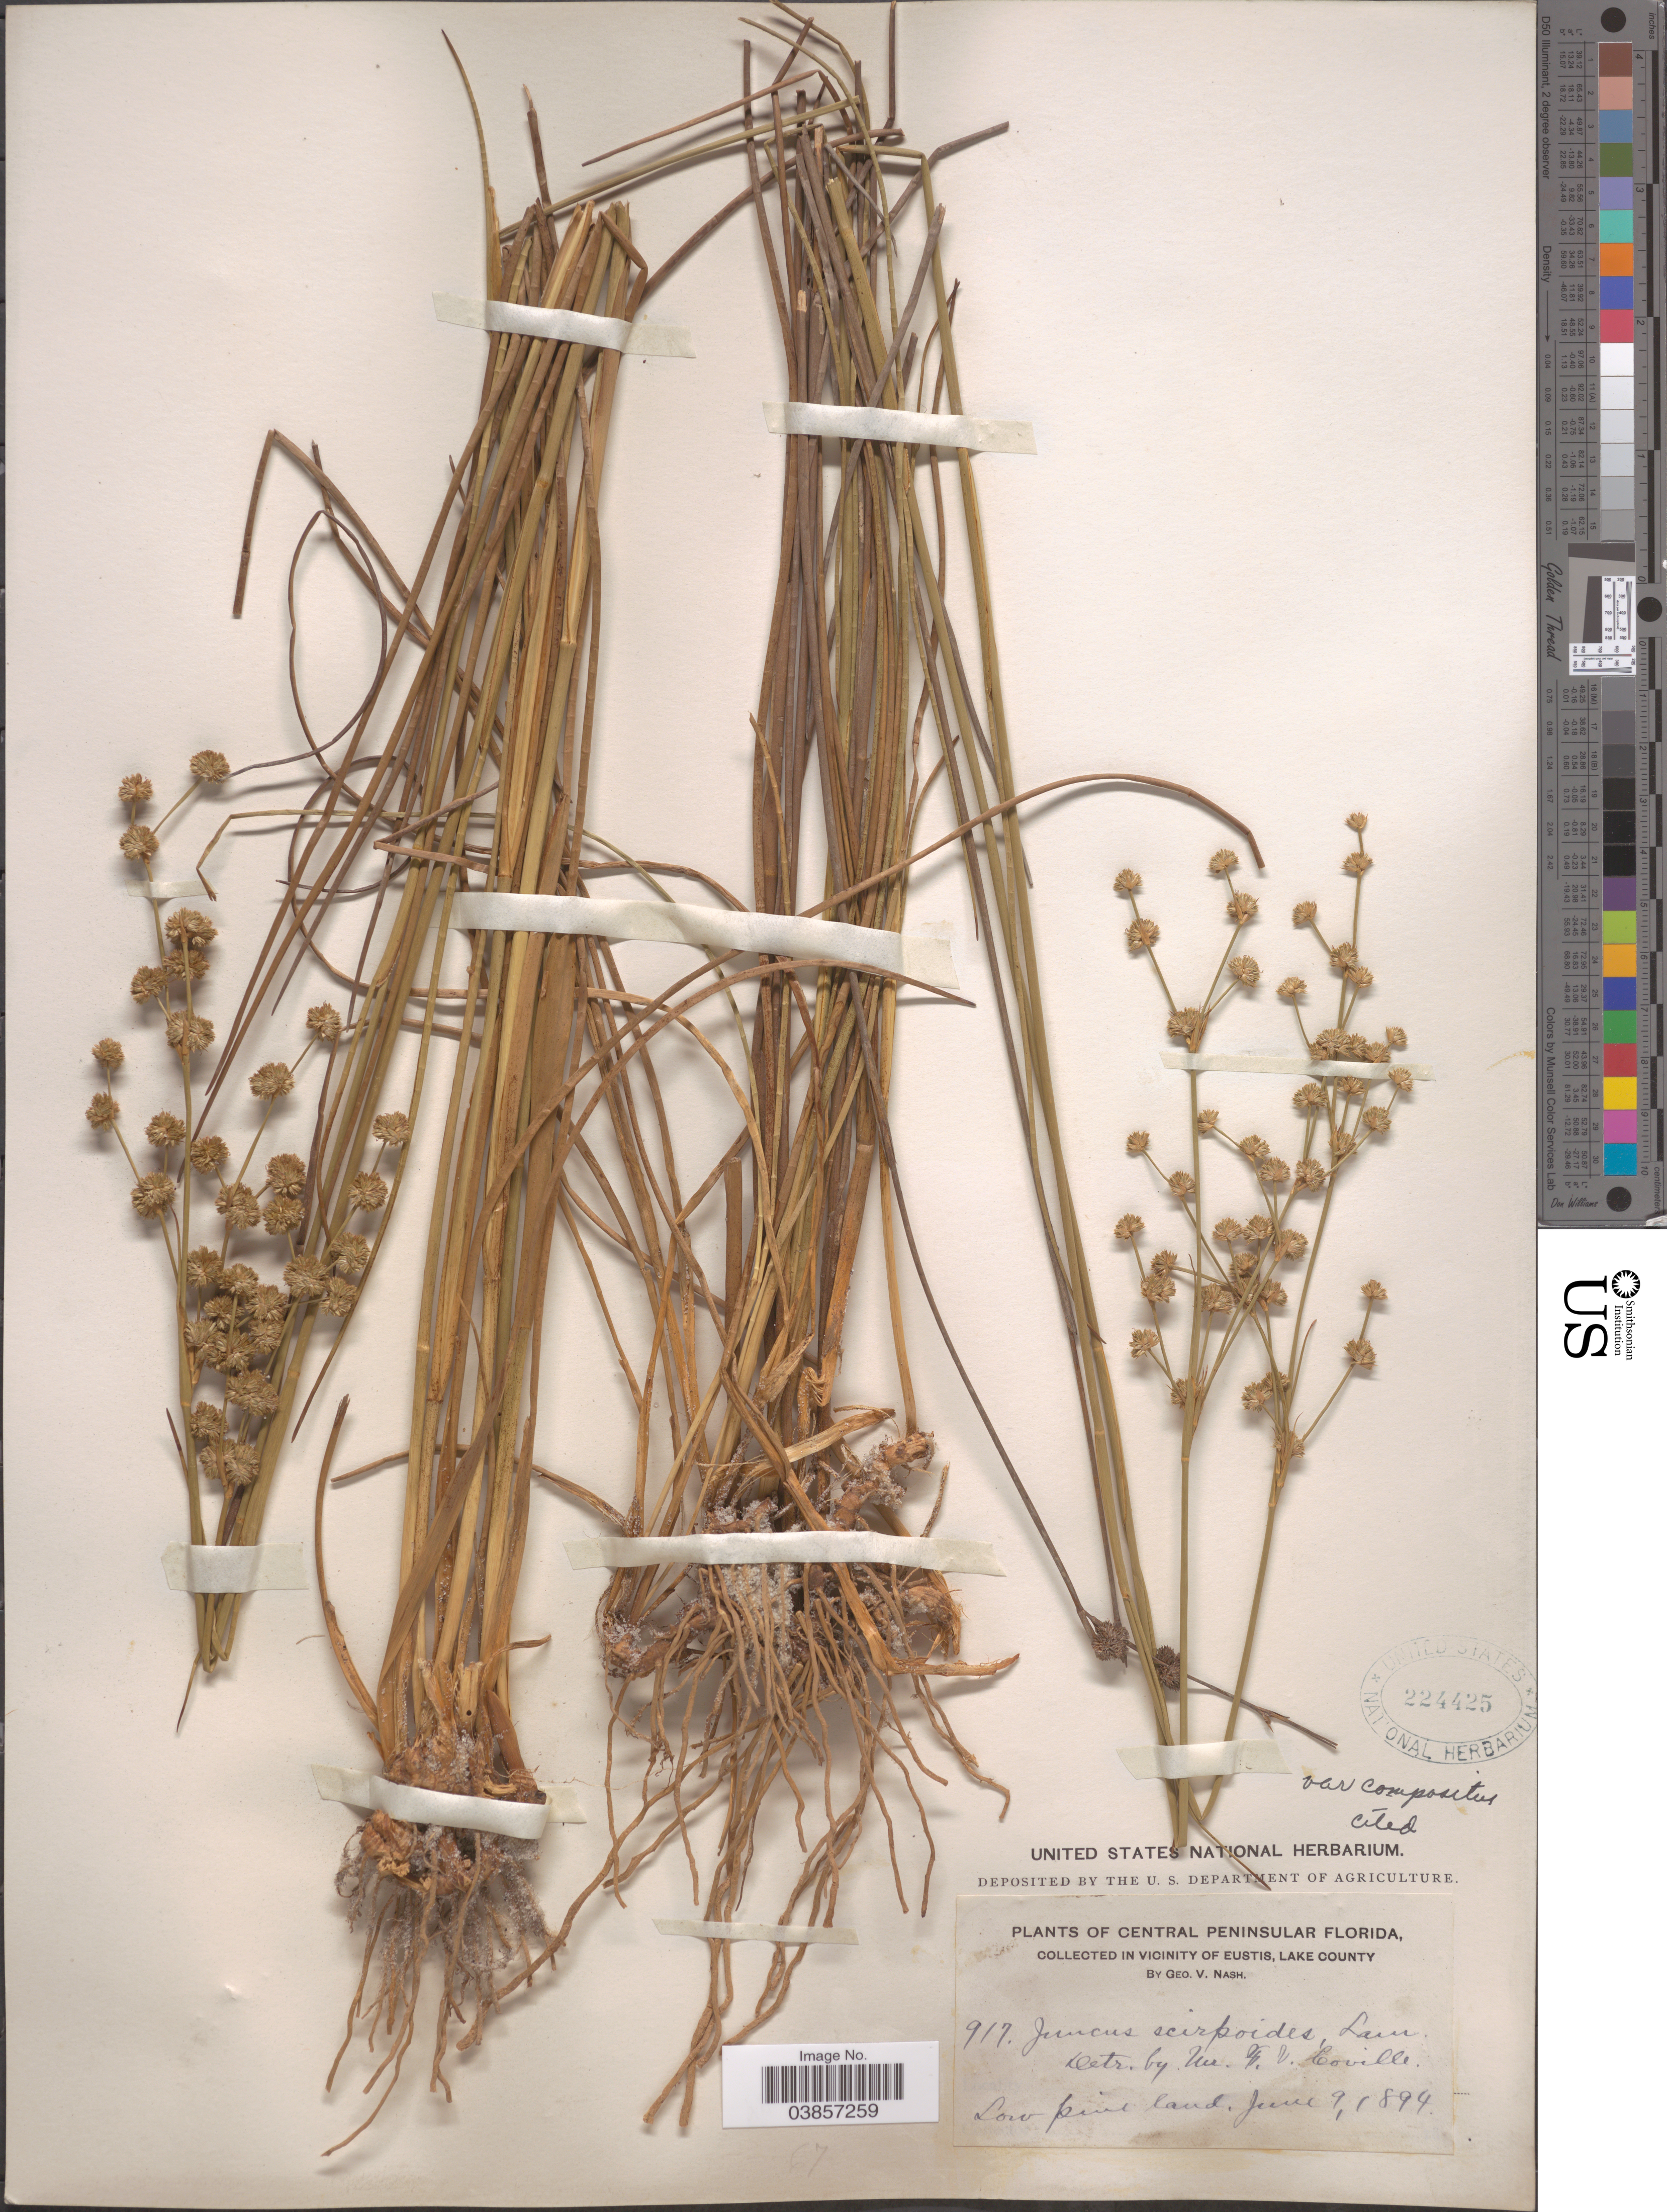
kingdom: Plantae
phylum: Tracheophyta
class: Liliopsida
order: Poales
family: Juncaceae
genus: Juncus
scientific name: Juncus scirpoides var. compositus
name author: R.M. Harper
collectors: G. V. Nash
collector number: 917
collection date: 1894-06-09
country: United States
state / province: Florida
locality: Central Peninsular Florida, in vicinity of Eustis, Lake County.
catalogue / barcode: US 224425